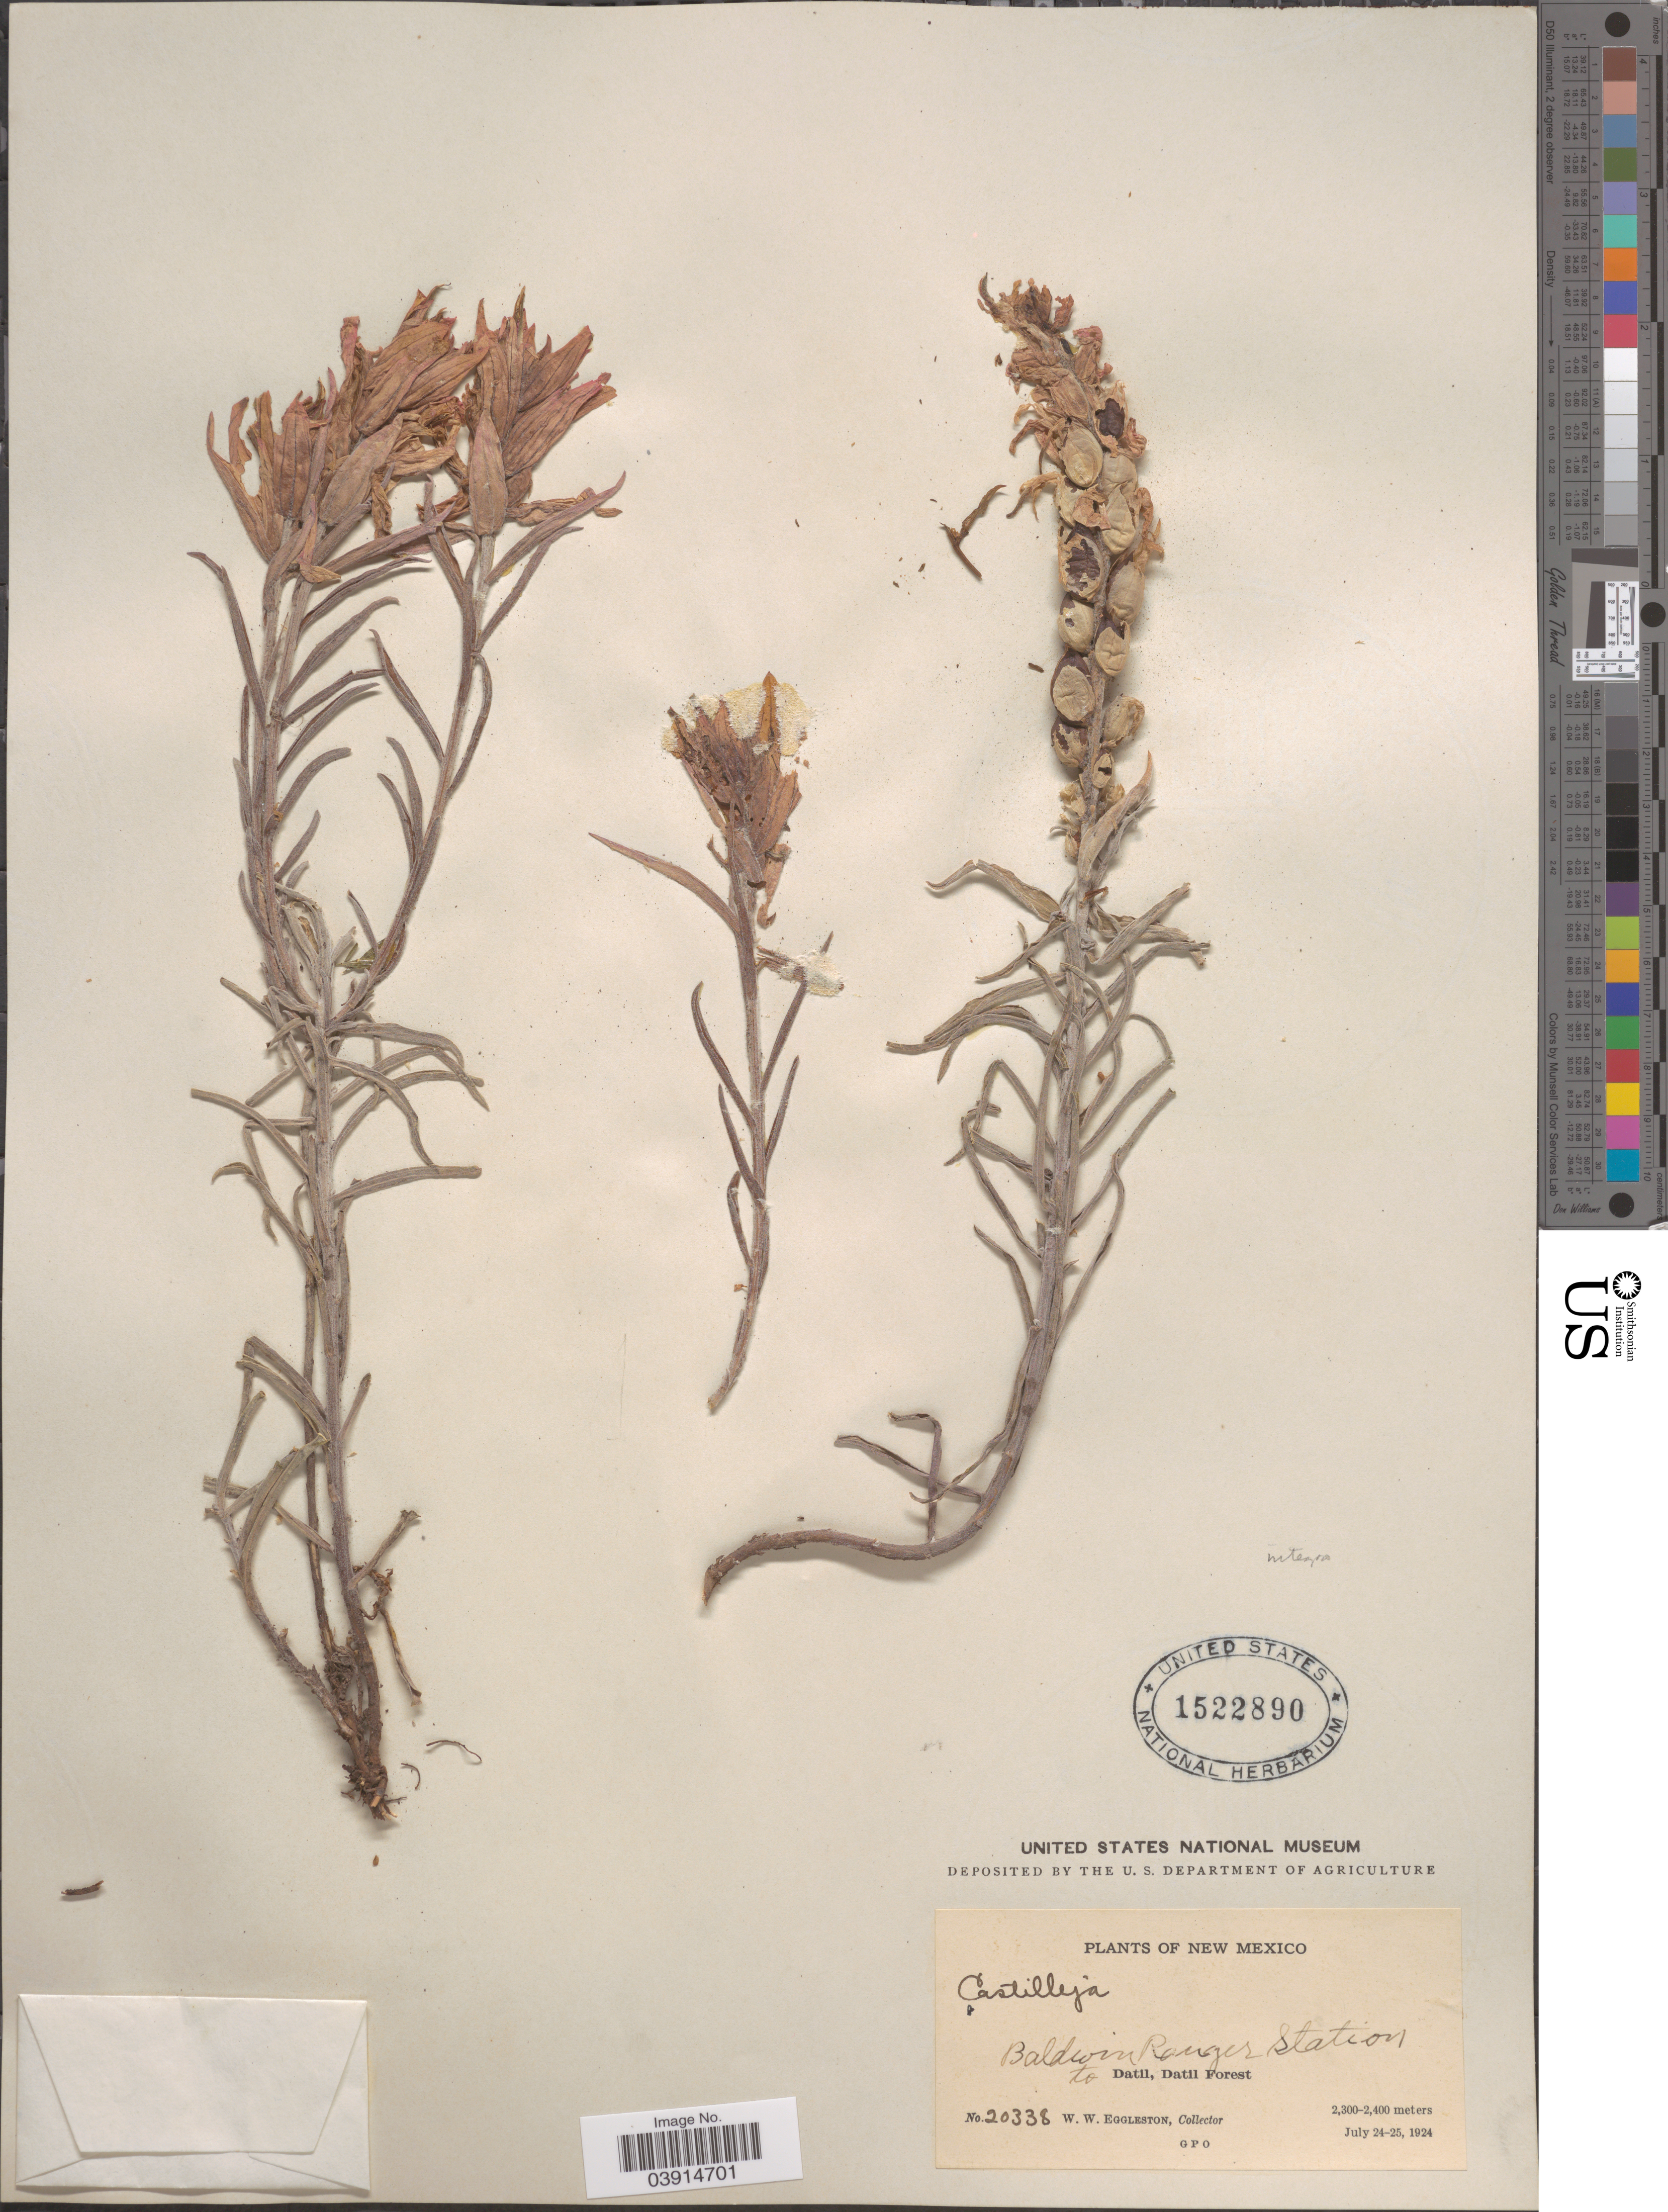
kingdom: Plantae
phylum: Tracheophyta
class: Magnoliopsida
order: Lamiales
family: Orobanchaceae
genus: Castilleja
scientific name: Castilleja sp.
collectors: W. W. Eggleston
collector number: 20338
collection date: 1924-07-24/1924-07-25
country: United States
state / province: New Mexico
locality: Baldwin Ranger Station to Datil, Datil Forest.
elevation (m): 2300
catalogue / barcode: US 1522890